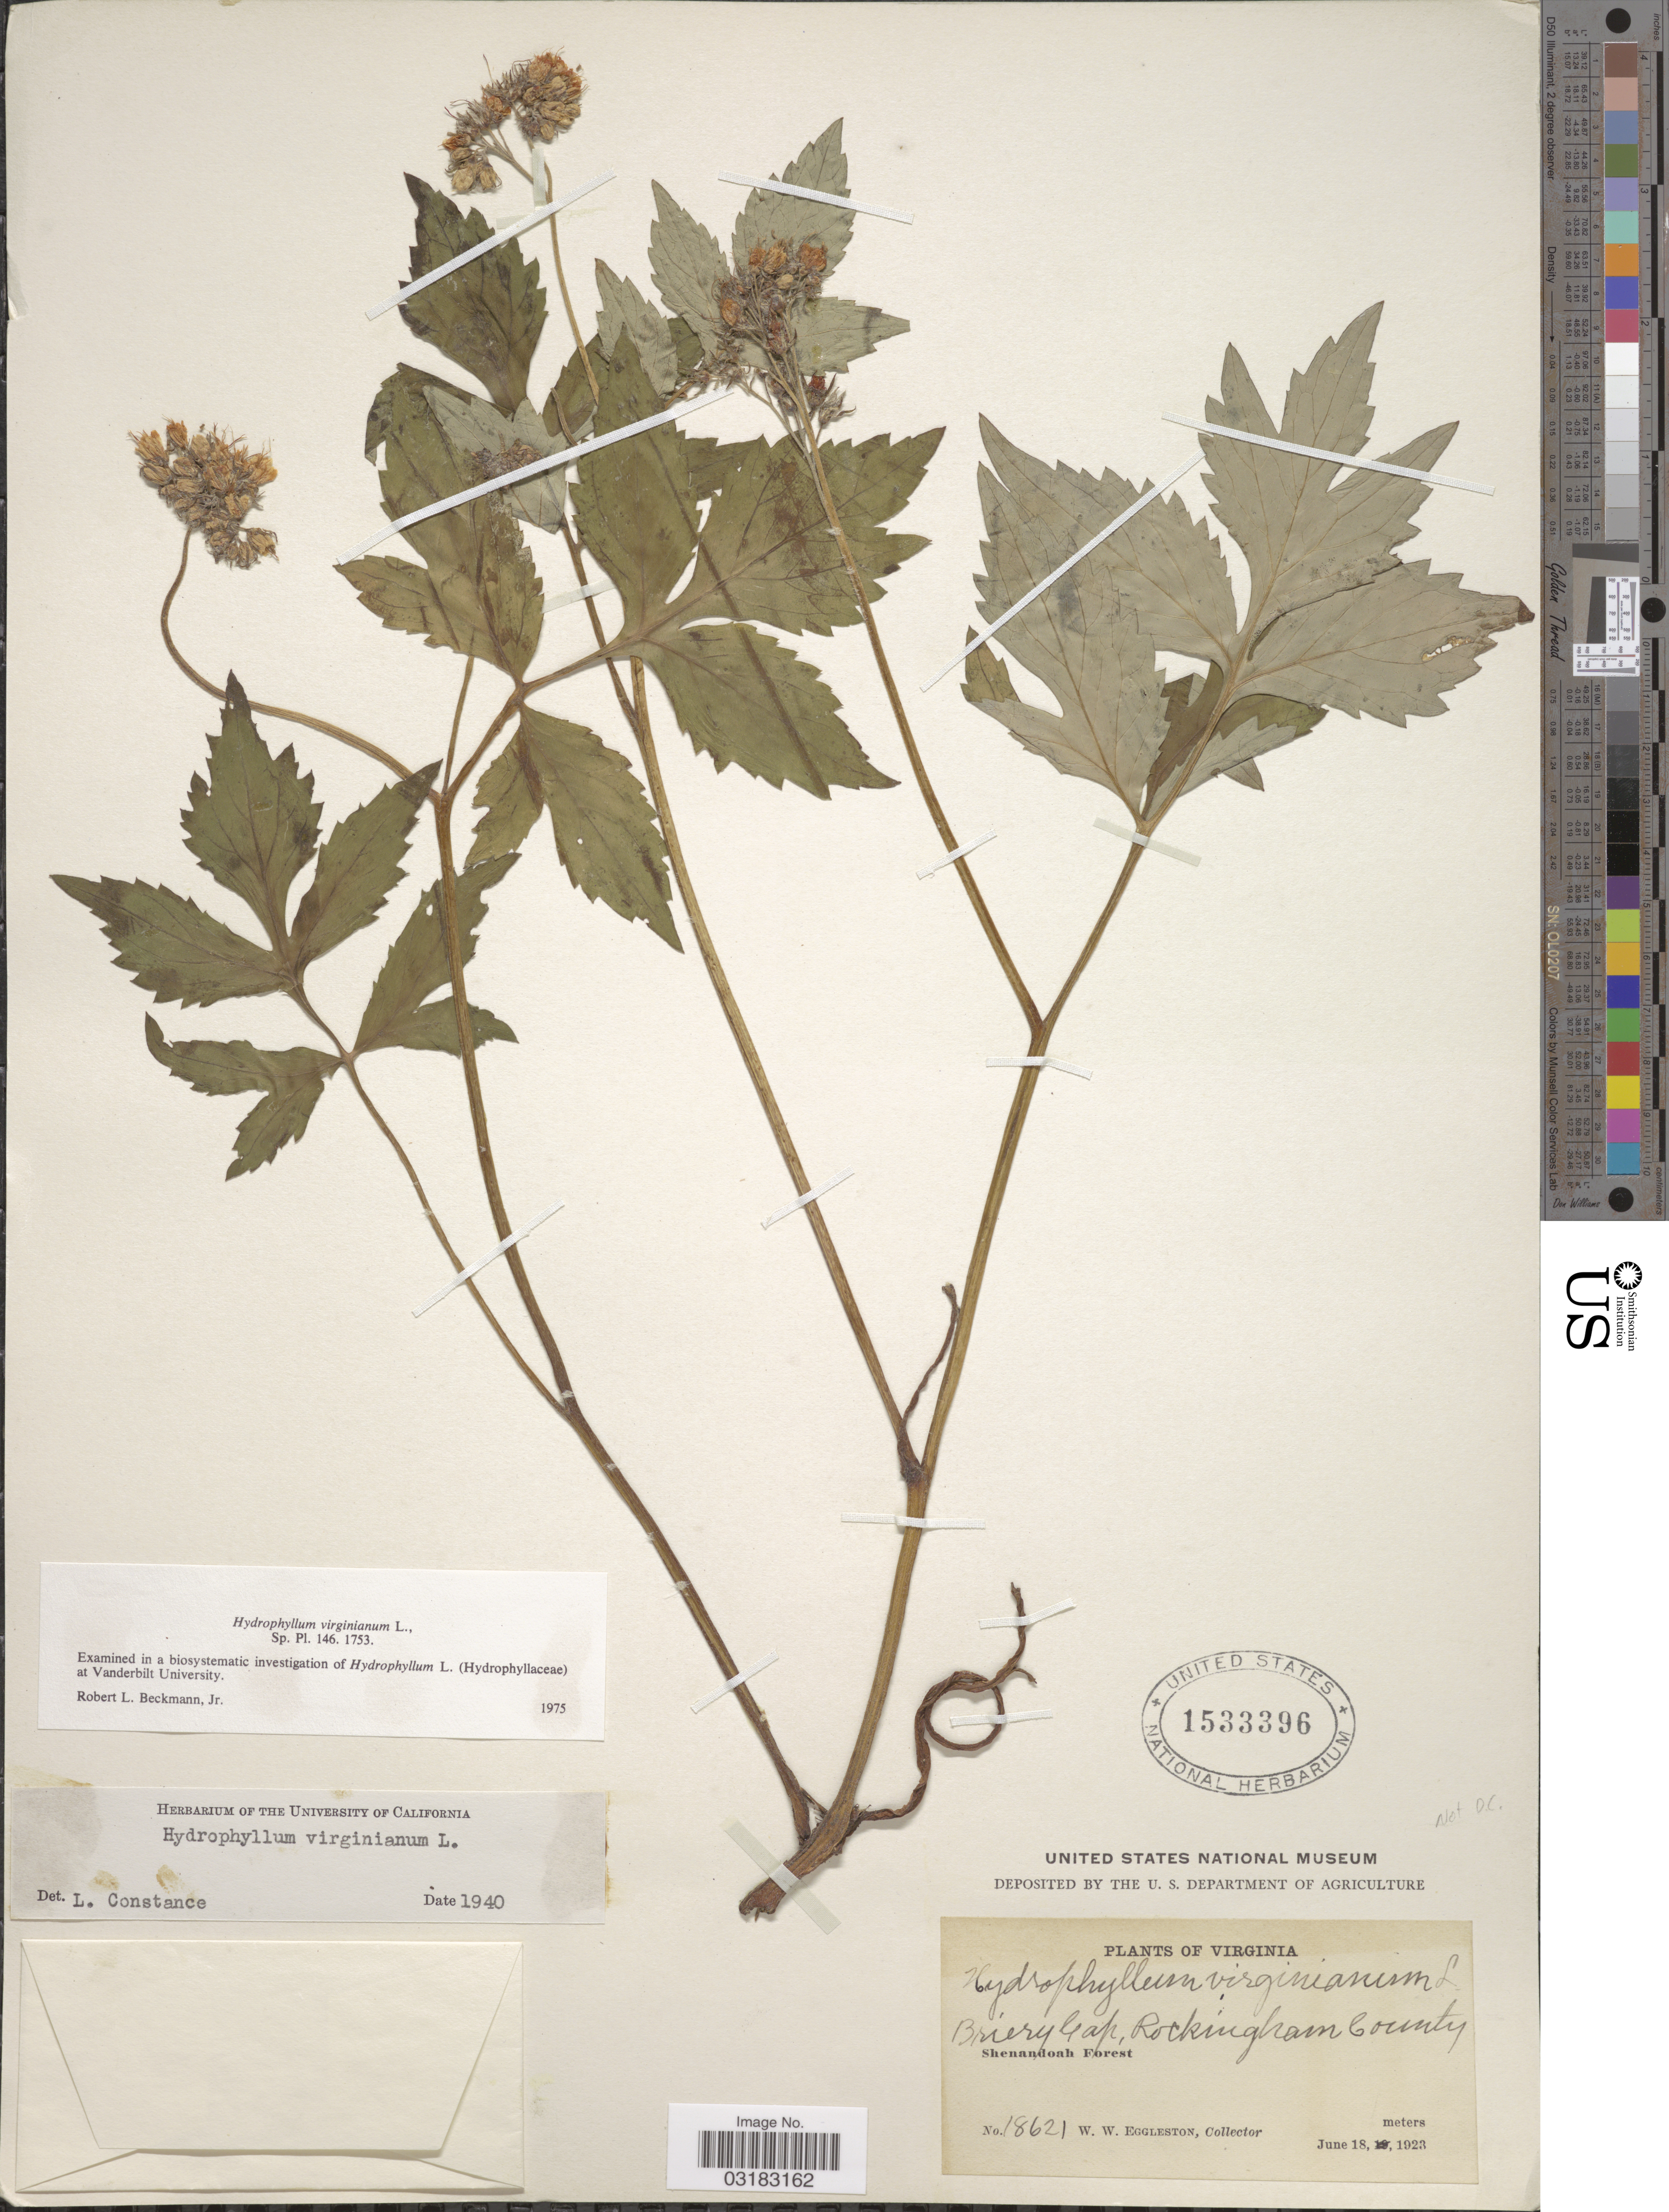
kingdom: Plantae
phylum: Tracheophyta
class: Magnoliopsida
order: Boraginales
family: Hydrophyllaceae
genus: Hydrophyllum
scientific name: Hydrophyllum virginianum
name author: L.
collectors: W. W. Eggleston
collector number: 18621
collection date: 1923-06-18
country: United States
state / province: Virginia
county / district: Rockingham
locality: Briery Gap, Rockingham County. Shenandoah Forest.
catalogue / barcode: US 1533396